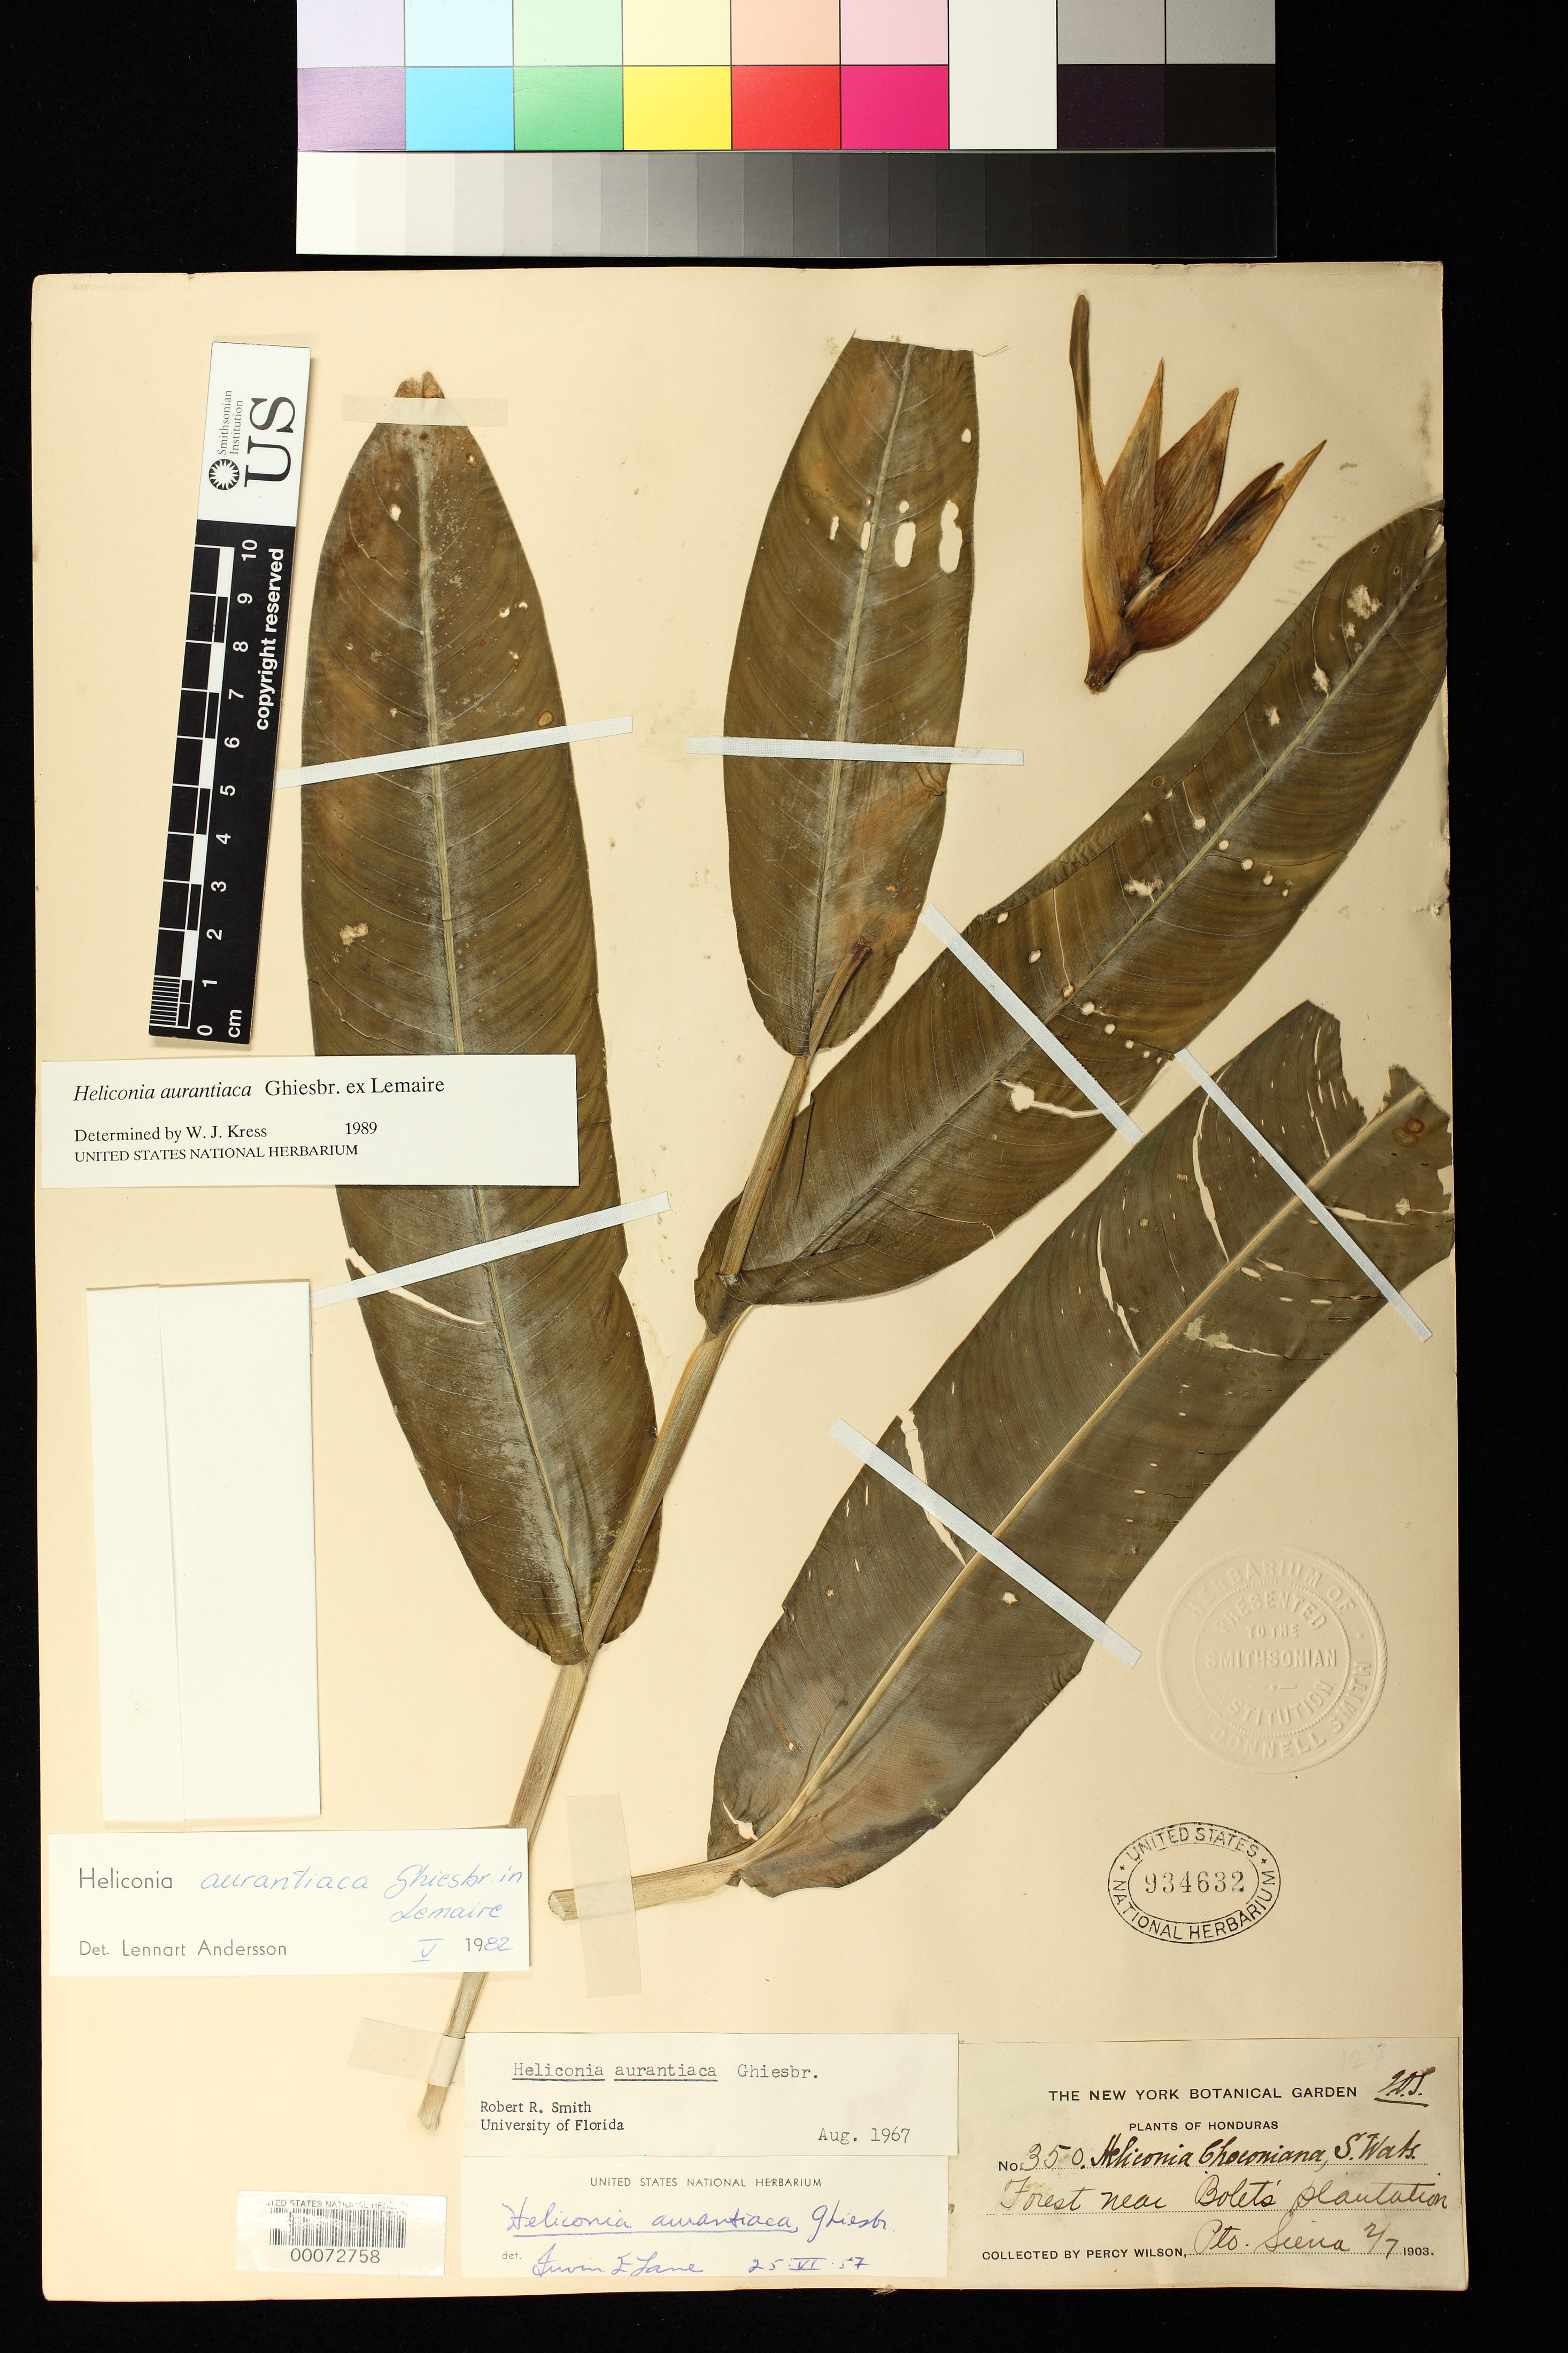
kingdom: Plantae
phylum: Tracheophyta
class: Liliopsida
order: Zingiberales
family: Heliconiaceae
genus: Heliconia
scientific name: Heliconia aurantiaca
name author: Ghiesbr. ex Lem.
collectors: P. Wilson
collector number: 350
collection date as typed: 02 Jul 1903 or 07 Feb 1903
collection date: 1903-02-07 or 1903-07-02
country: Honduras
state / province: Atlántida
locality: Forest near Bolet's Plantation, Pto. Sierra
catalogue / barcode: US 934632